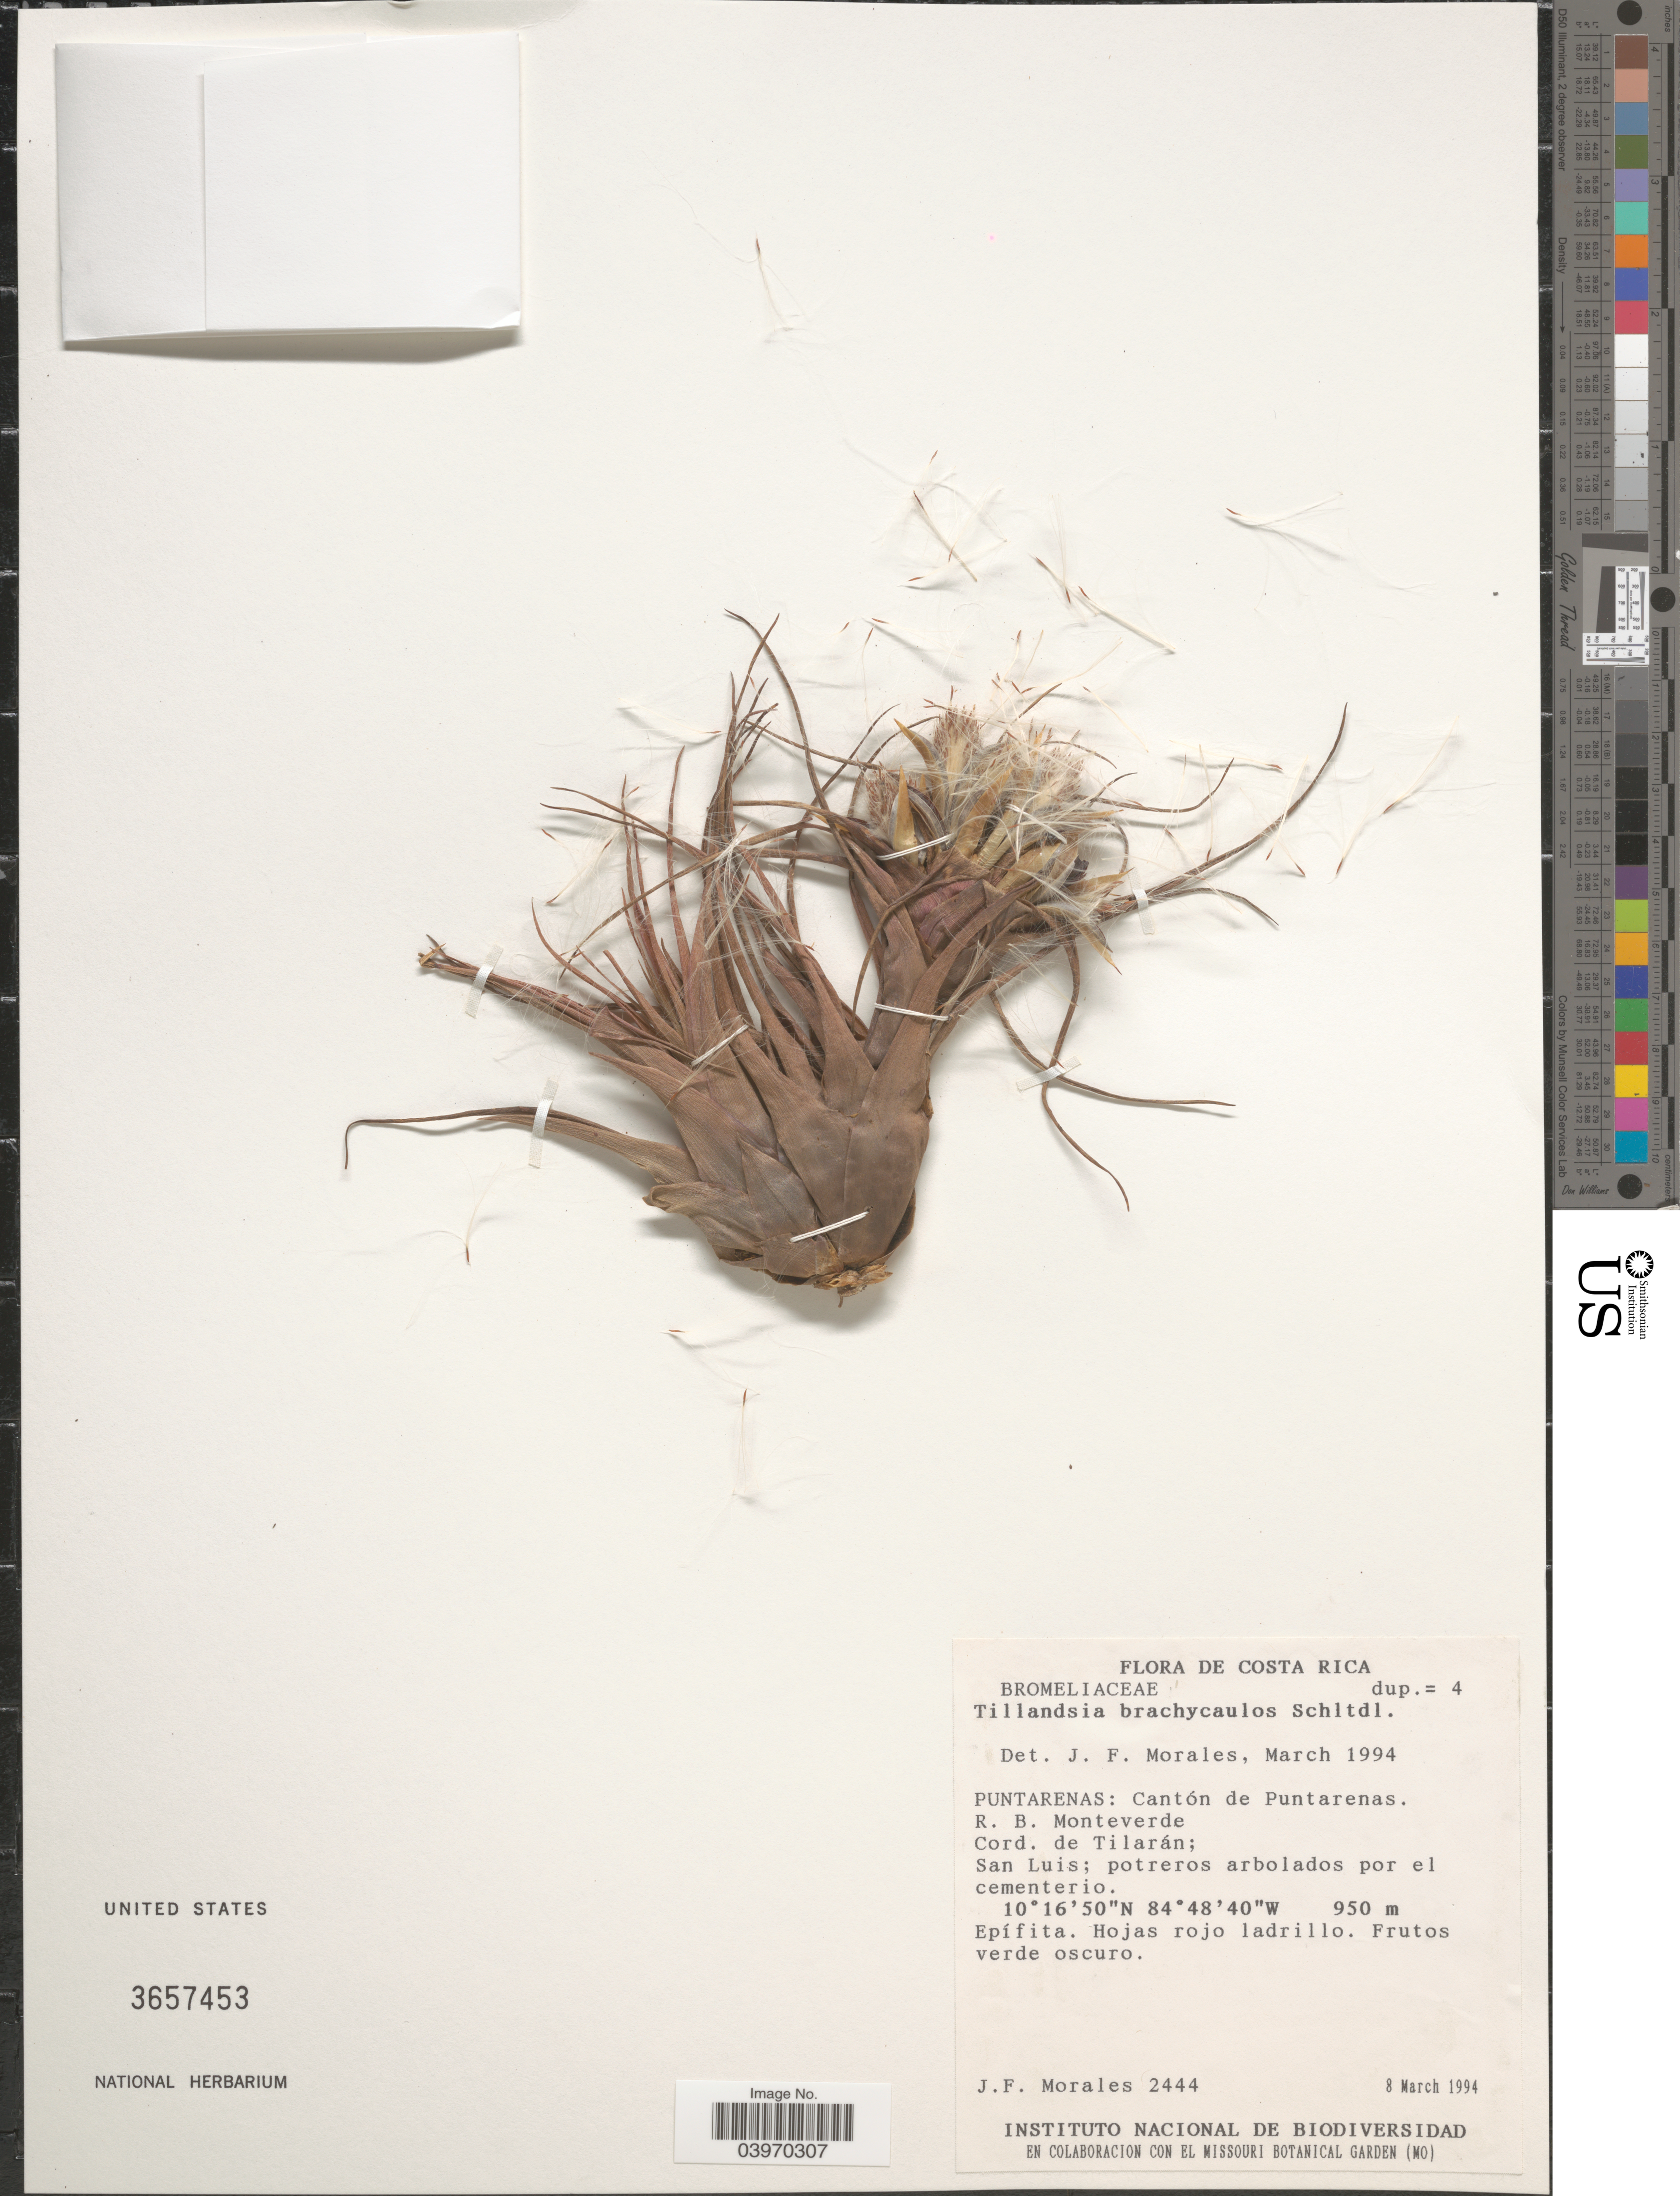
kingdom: Plantae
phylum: Tracheophyta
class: Liliopsida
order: Poales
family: Bromeliaceae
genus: Tillandsia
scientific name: Tillandsia brachycaulos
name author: Schltdl.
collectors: J. Morales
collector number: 2444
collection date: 1994-03-08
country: Costa Rica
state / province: Puntarenas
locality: Cantón de Puntarenas. R. B. Monteverde. Cord. de Tilarán; San Luis.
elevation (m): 950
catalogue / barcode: US 3657453